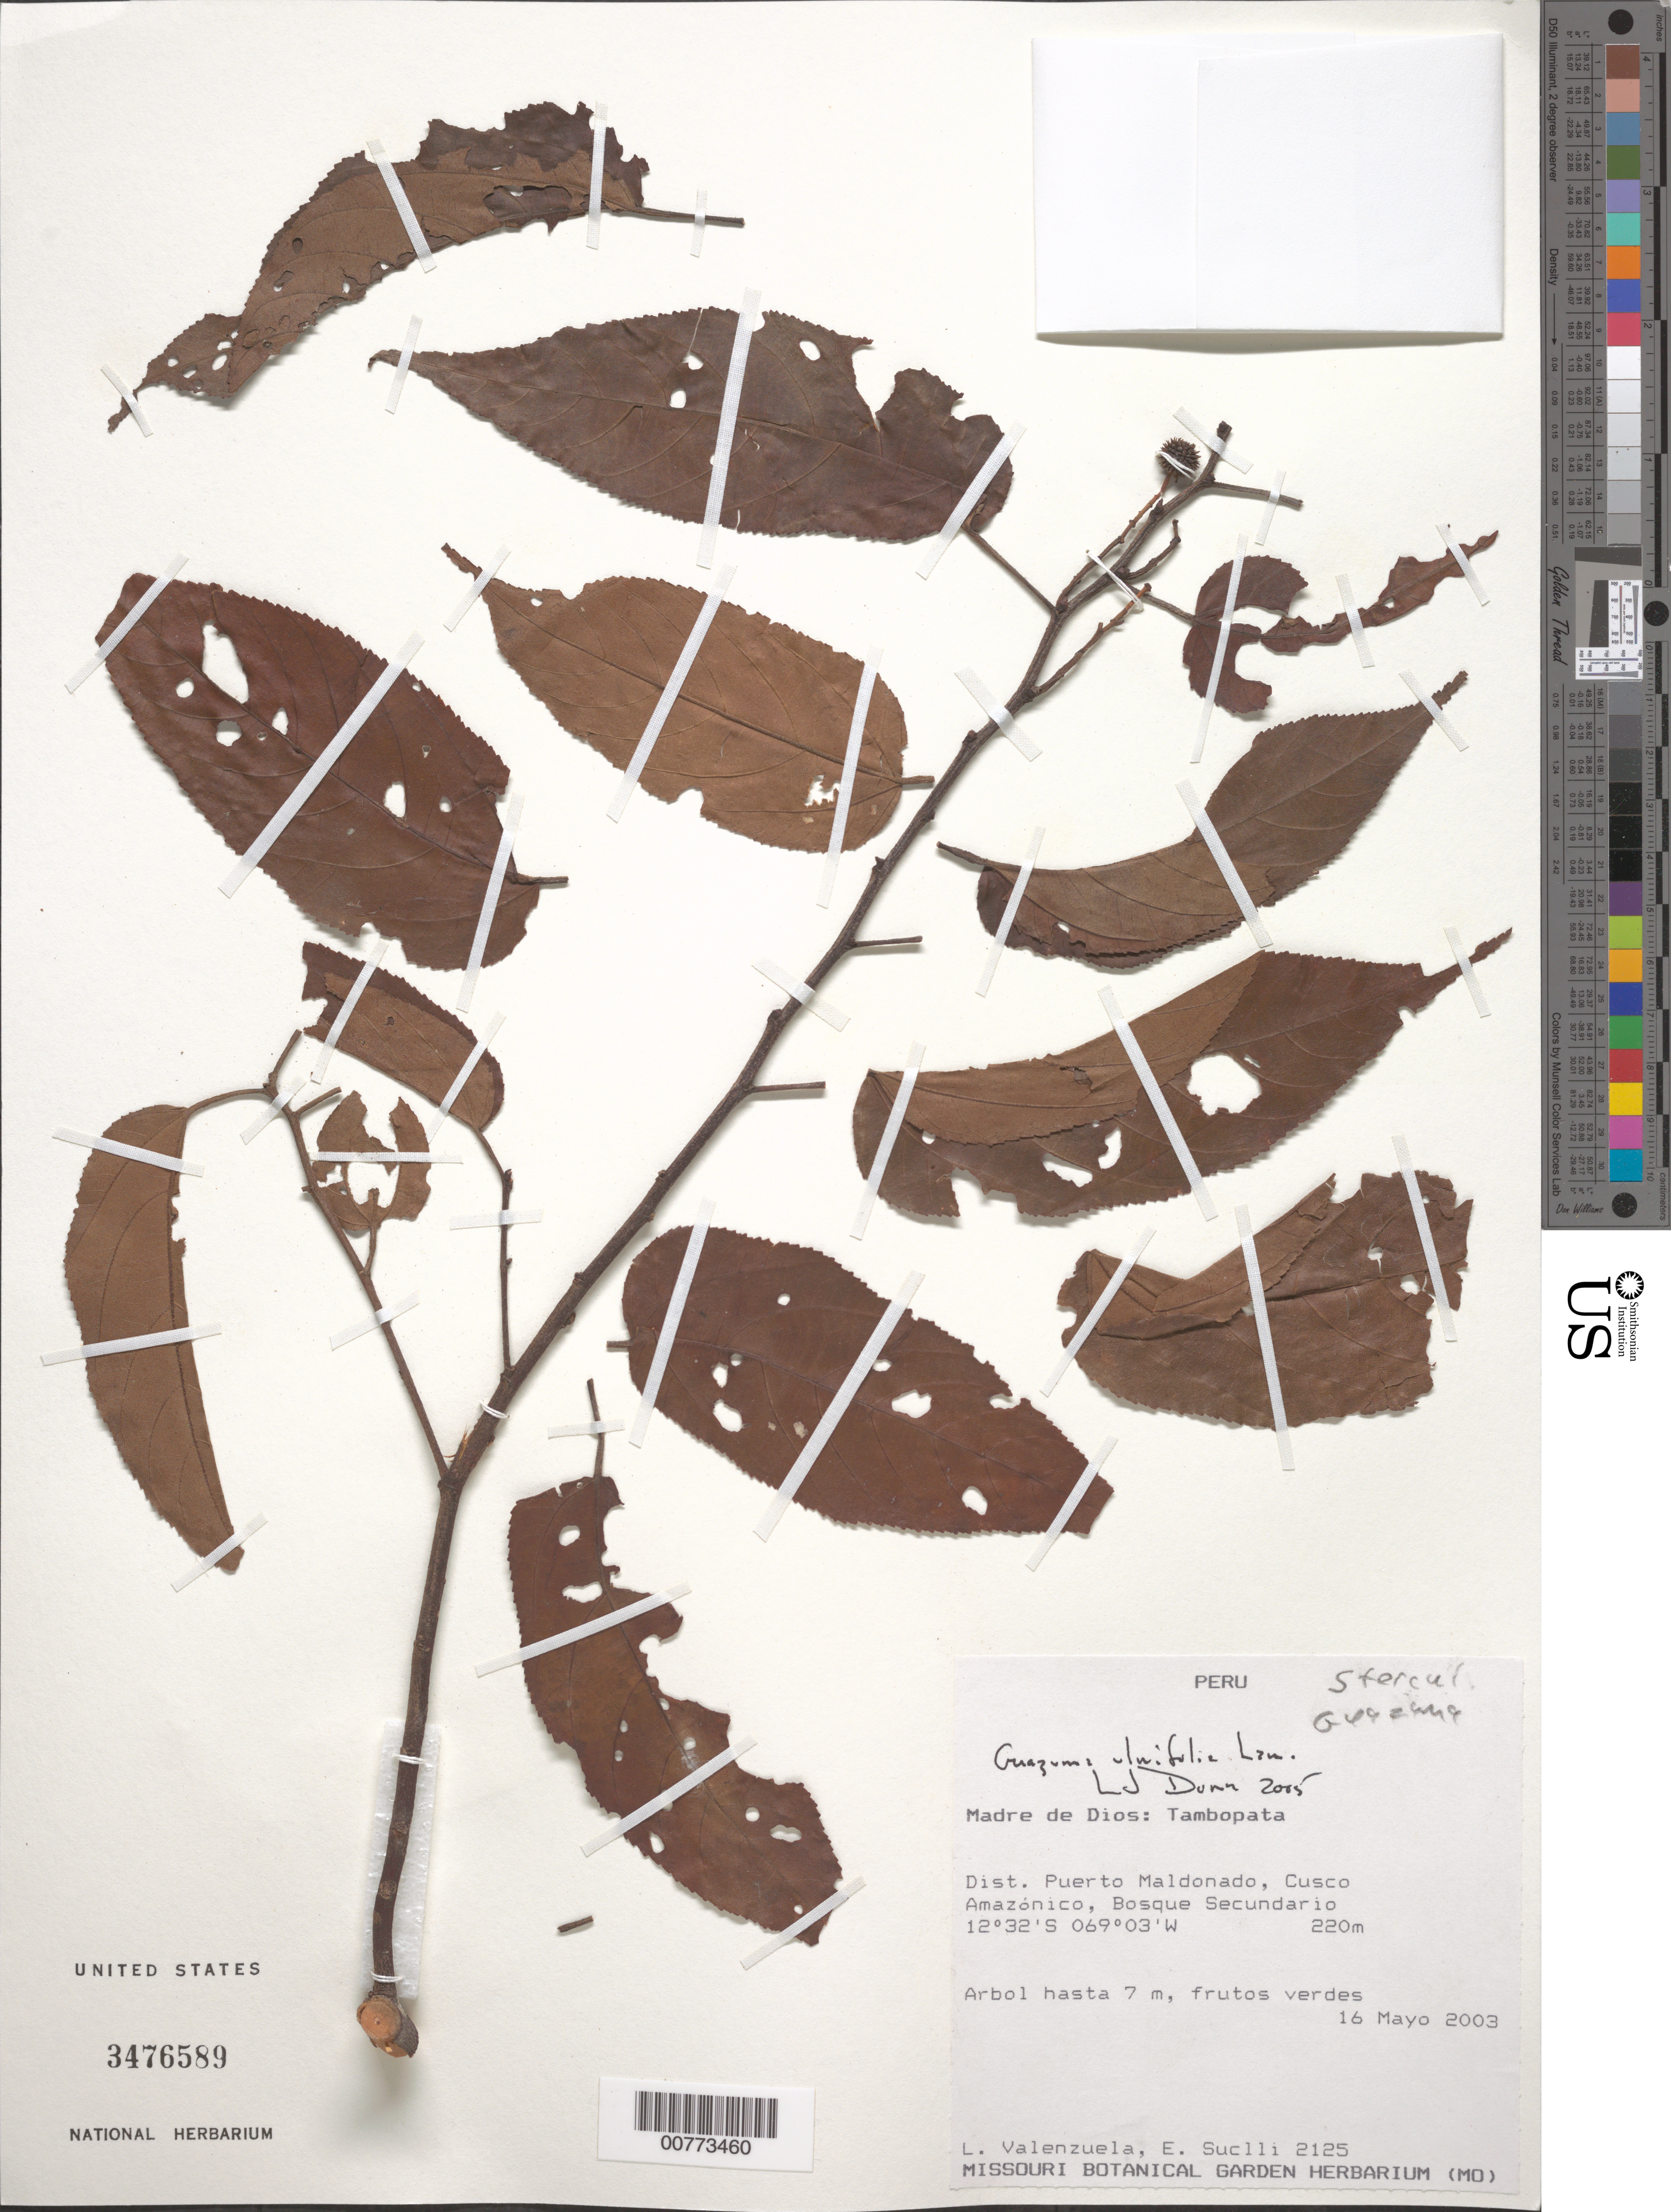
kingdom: Plantae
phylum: Tracheophyta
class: Magnoliopsida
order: Malvales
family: Malvaceae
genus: Guazuma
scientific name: Guazuma ulmifolia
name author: Lam.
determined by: Dorr, L. J., (BOT), Smithsonian Institution - National Museum of Natural History (UNITED STATES)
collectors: L. Valenzuela & E. Suclli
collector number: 2125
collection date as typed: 16 May 2003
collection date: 2003-05-16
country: Peru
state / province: Madre de Dios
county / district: Tambopata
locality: Dist. Puerto Maldonado, Cusco Amazónico.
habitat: Bosque secundario.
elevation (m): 220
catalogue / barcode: US 3476589